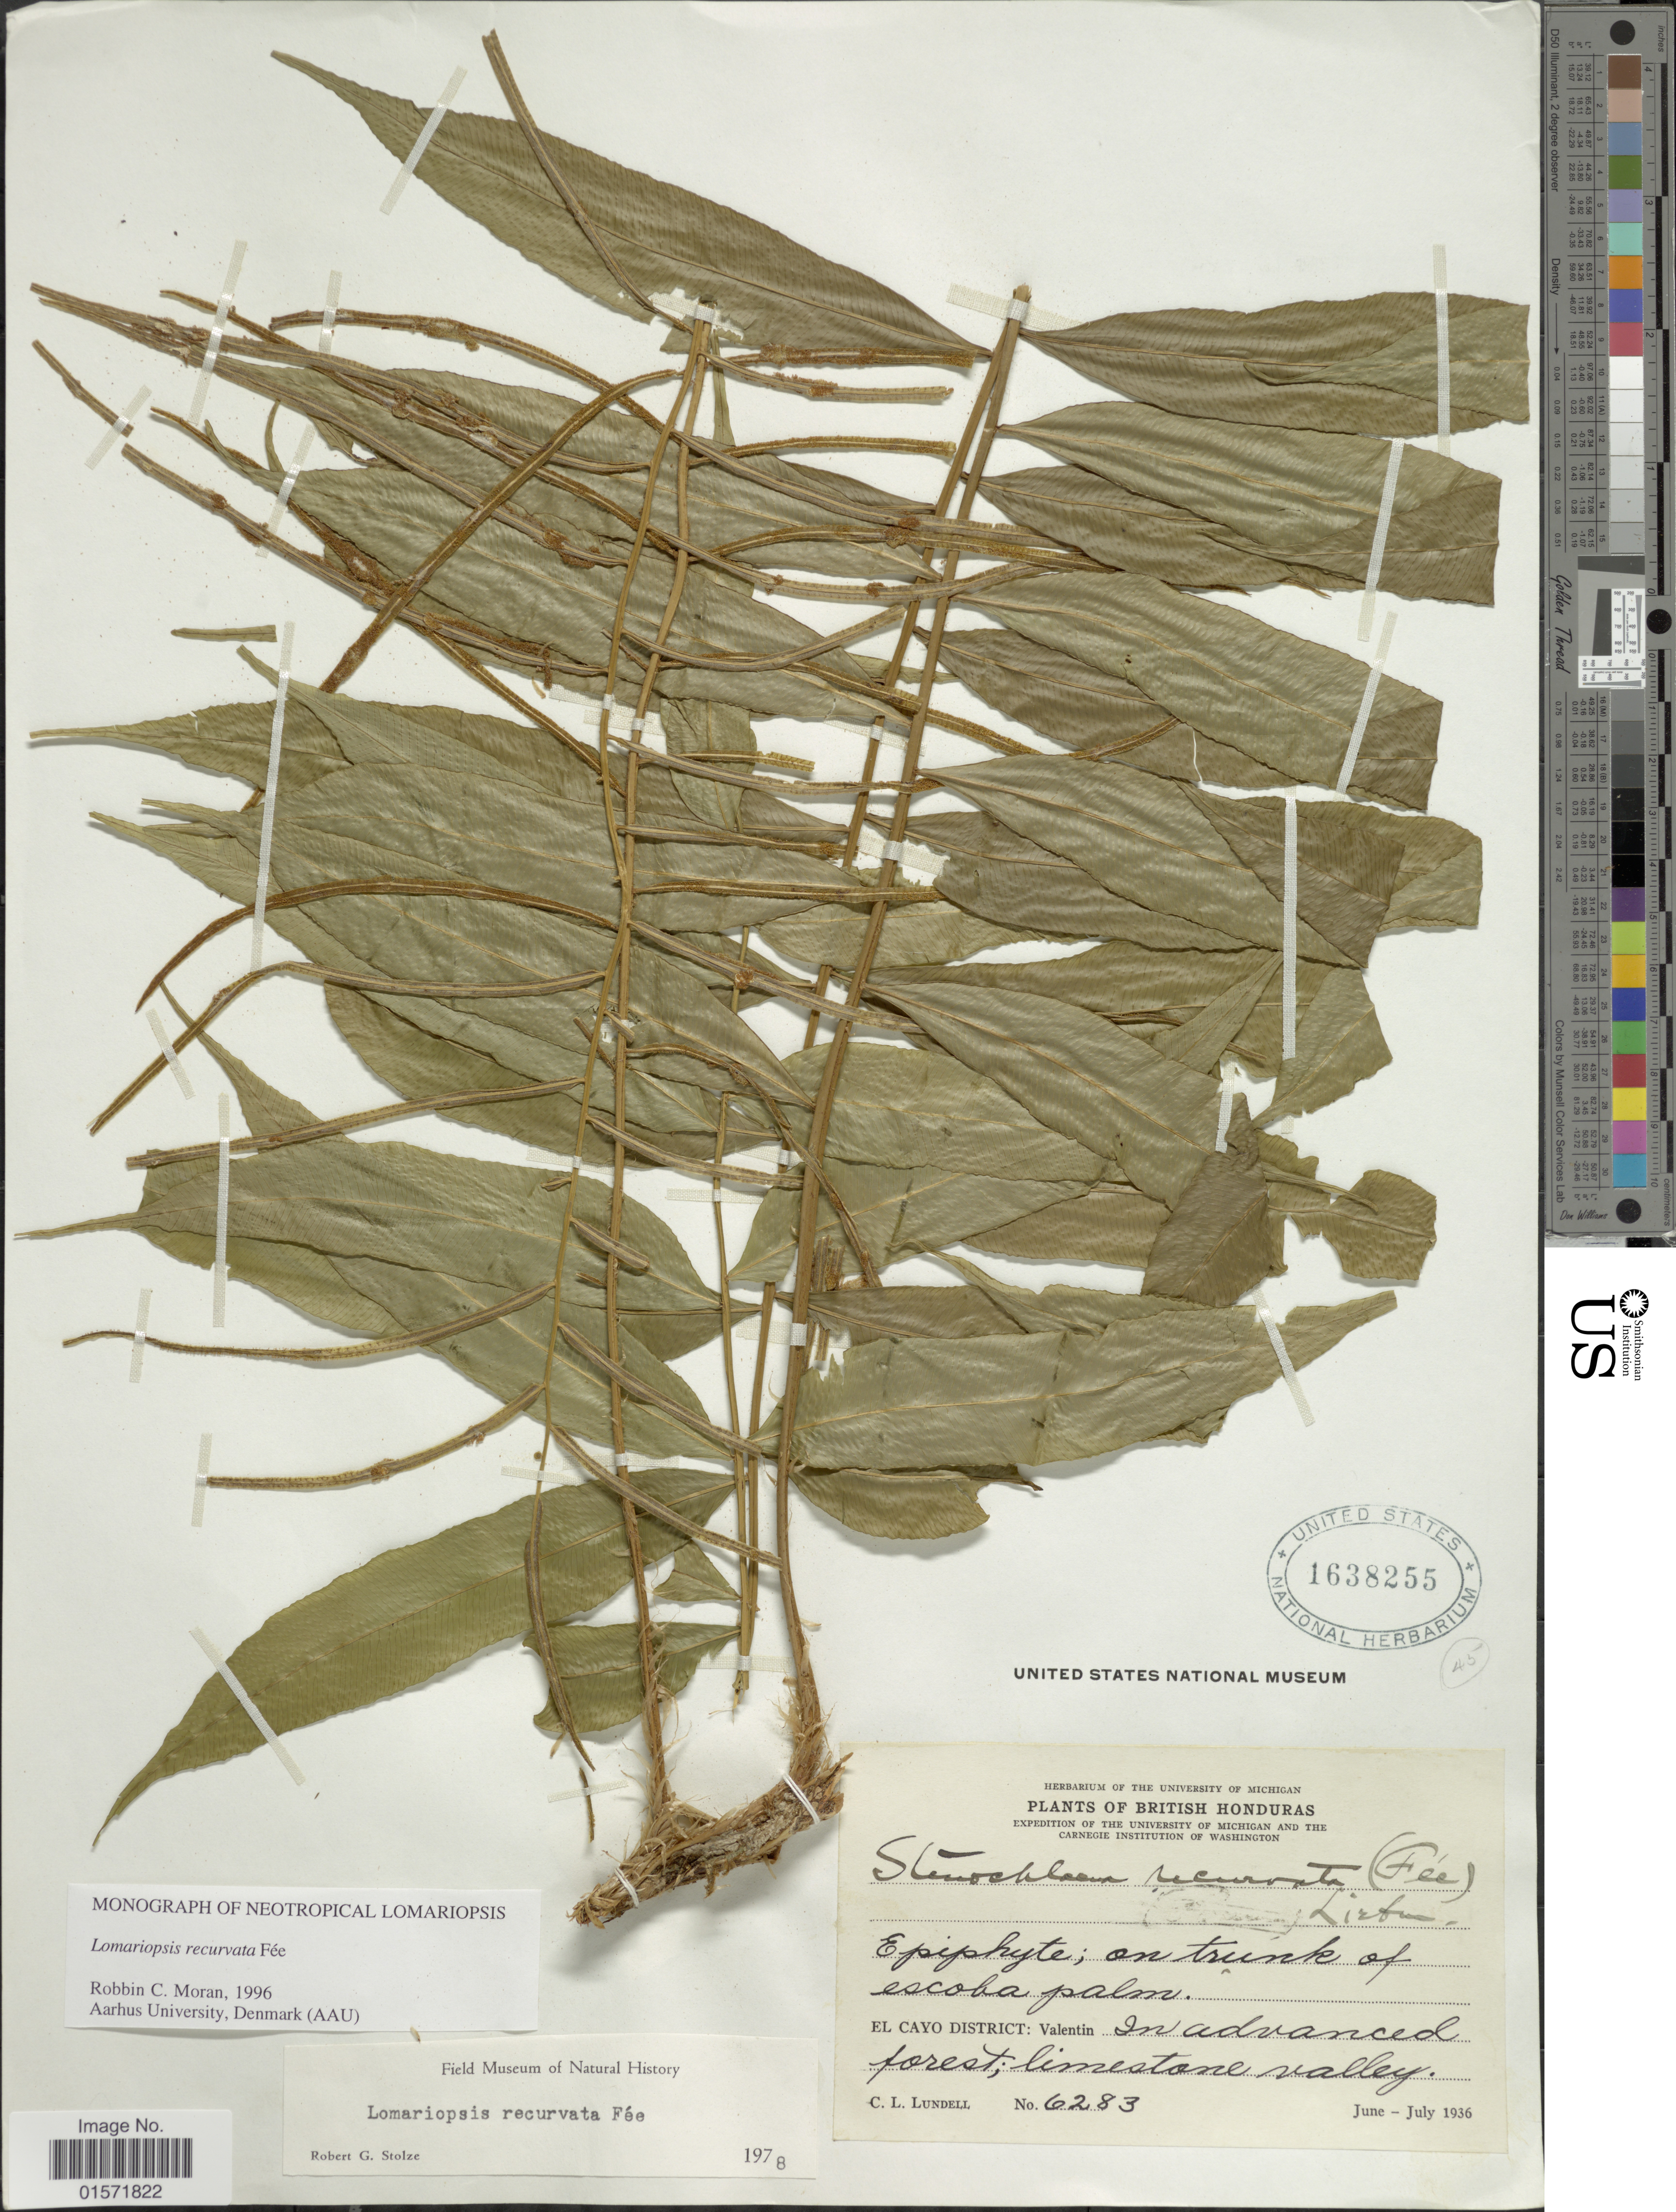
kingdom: Plantae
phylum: Tracheophyta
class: Polypodiopsida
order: Polypodiales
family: Lomariopsidaceae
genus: Lomariopsis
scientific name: Lomariopsis recurvata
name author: Fée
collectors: C. L. Lundell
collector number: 6283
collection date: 1936-06/1936-07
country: Belize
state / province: Cayo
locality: British Honduras, El Cayo District: Valentin In advanced forest; limestone valley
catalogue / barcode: US 1638255